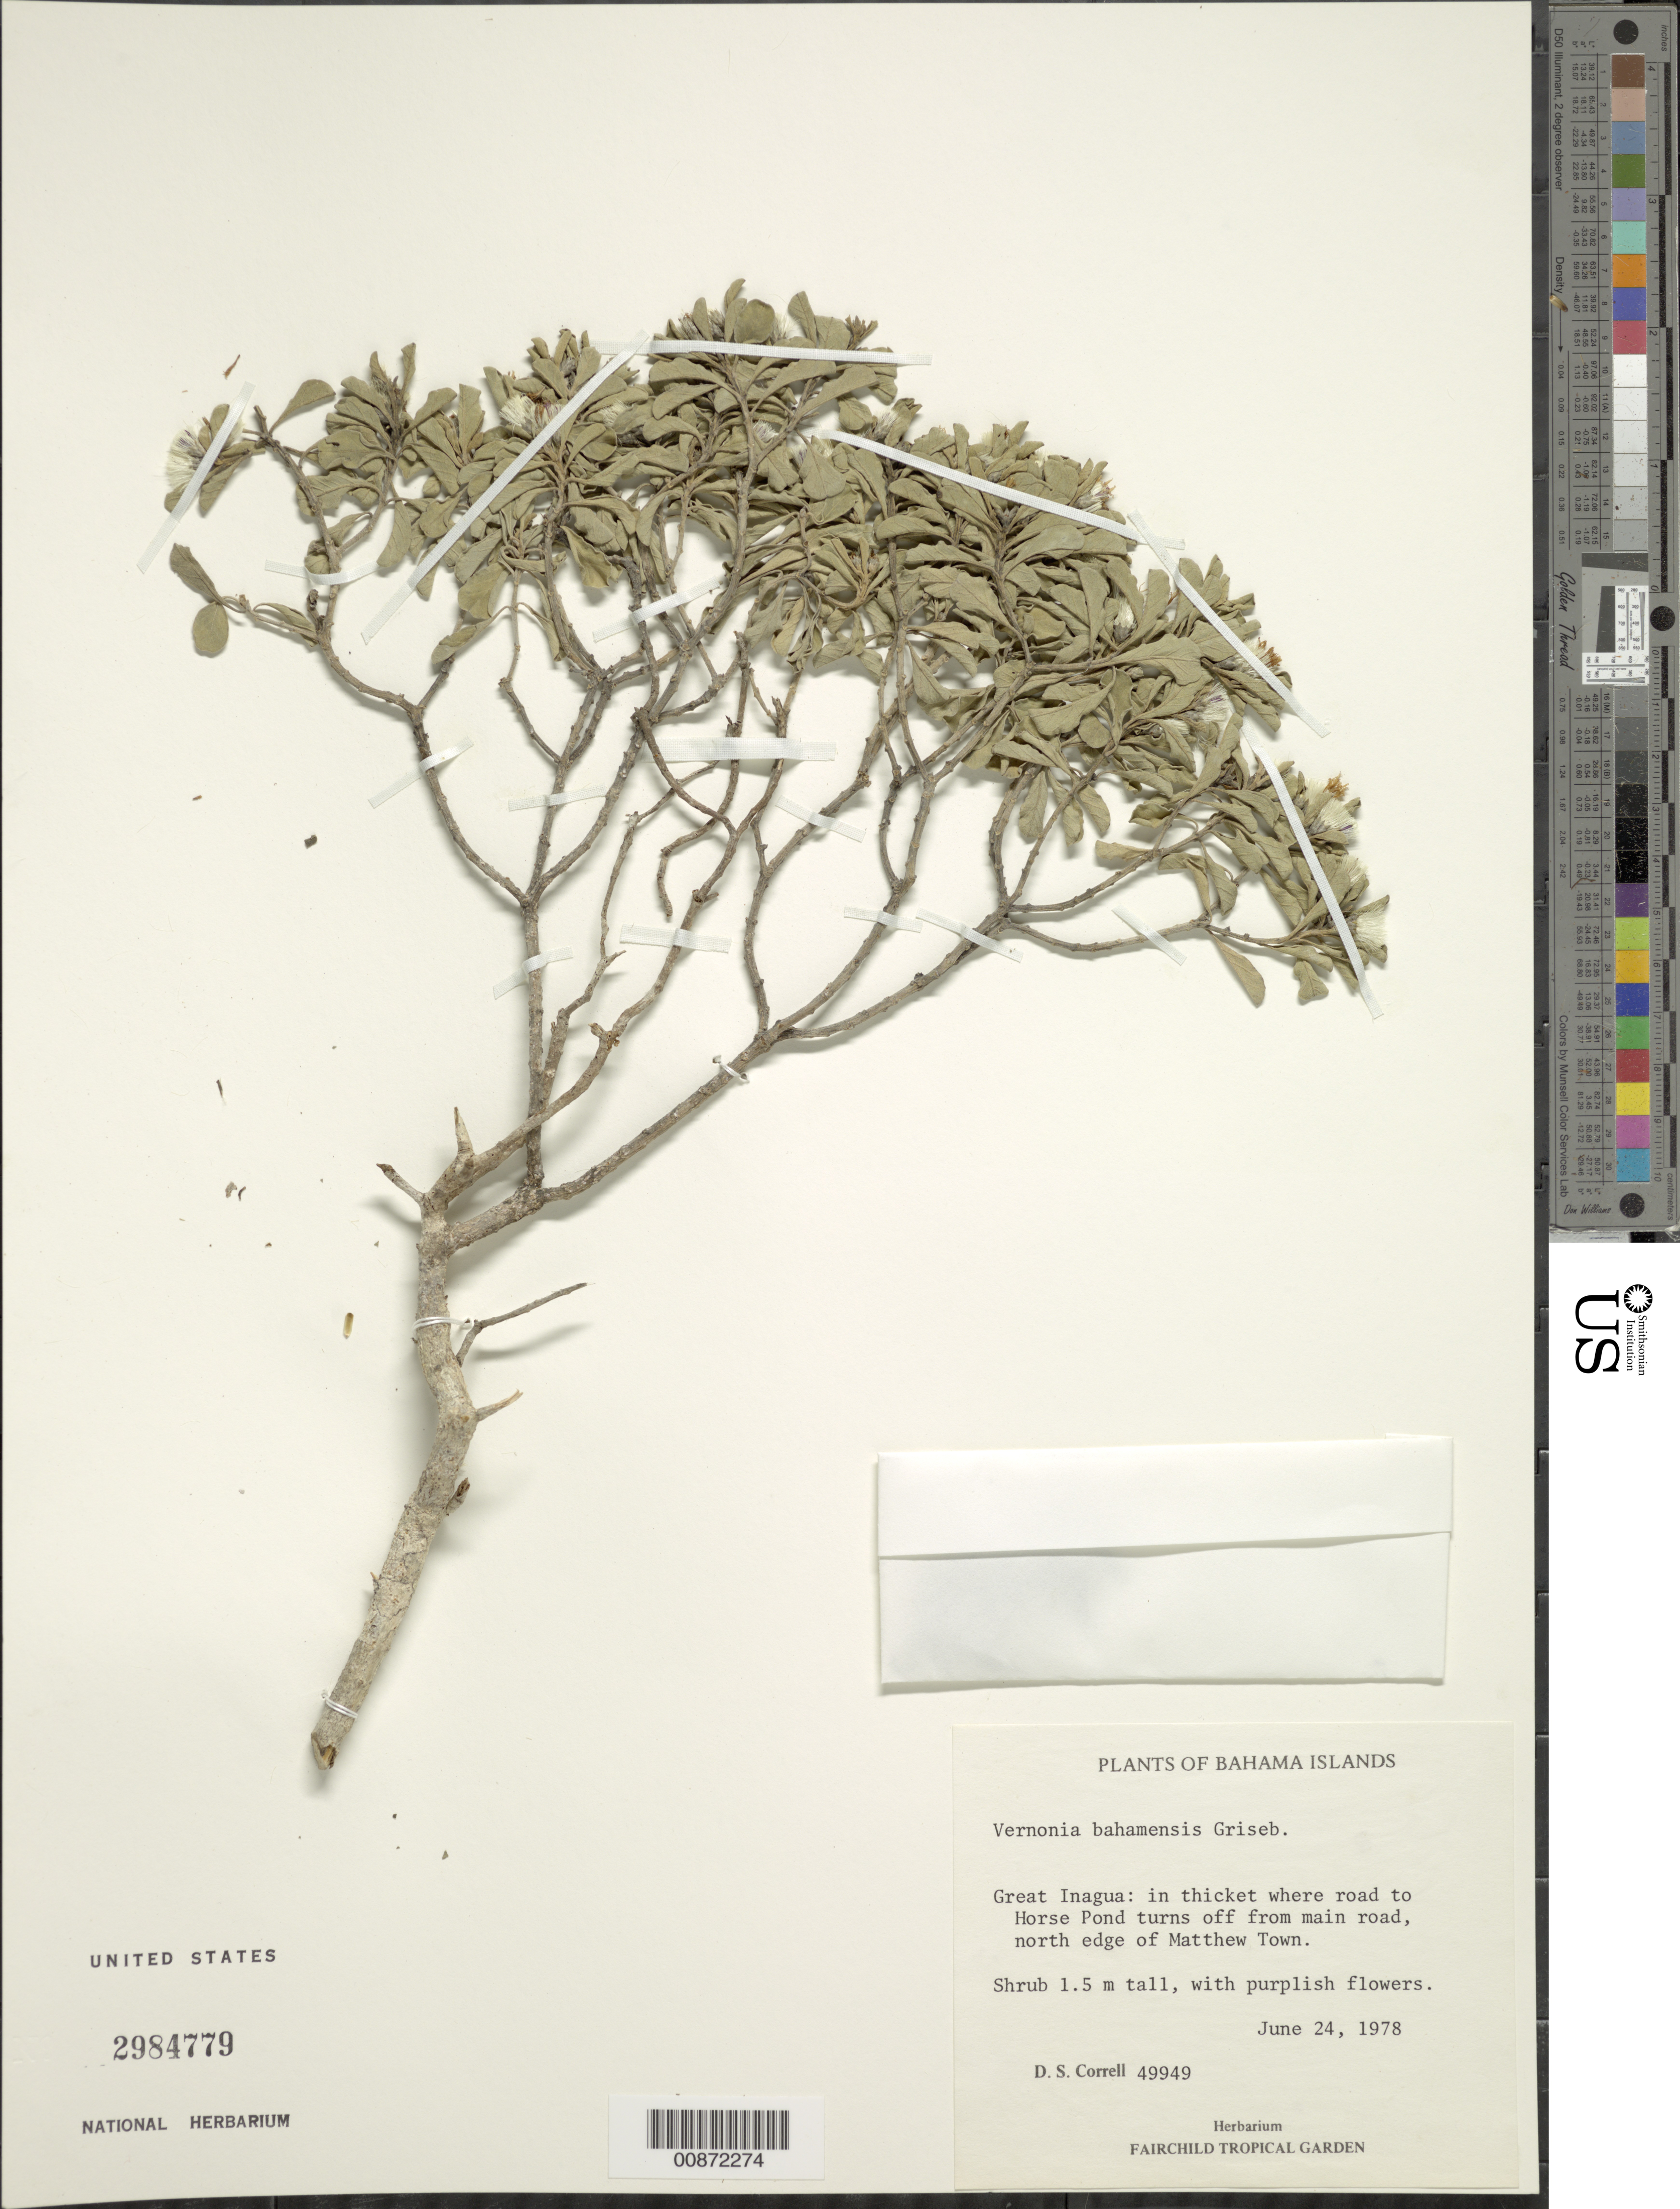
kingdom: Plantae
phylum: Tracheophyta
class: Magnoliopsida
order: Asterales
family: Asteraceae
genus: Lepidaploa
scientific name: Lepidaploa arbuscula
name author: (Less.) H. Rob.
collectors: D. S. Correll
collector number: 49949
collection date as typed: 24 Jun 1978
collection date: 1978-06-24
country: Bahamas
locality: Great Inagua: Where road to Horse Pond turns off from main road, north edge of Matthew Town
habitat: In thicket near road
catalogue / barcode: US 2984779